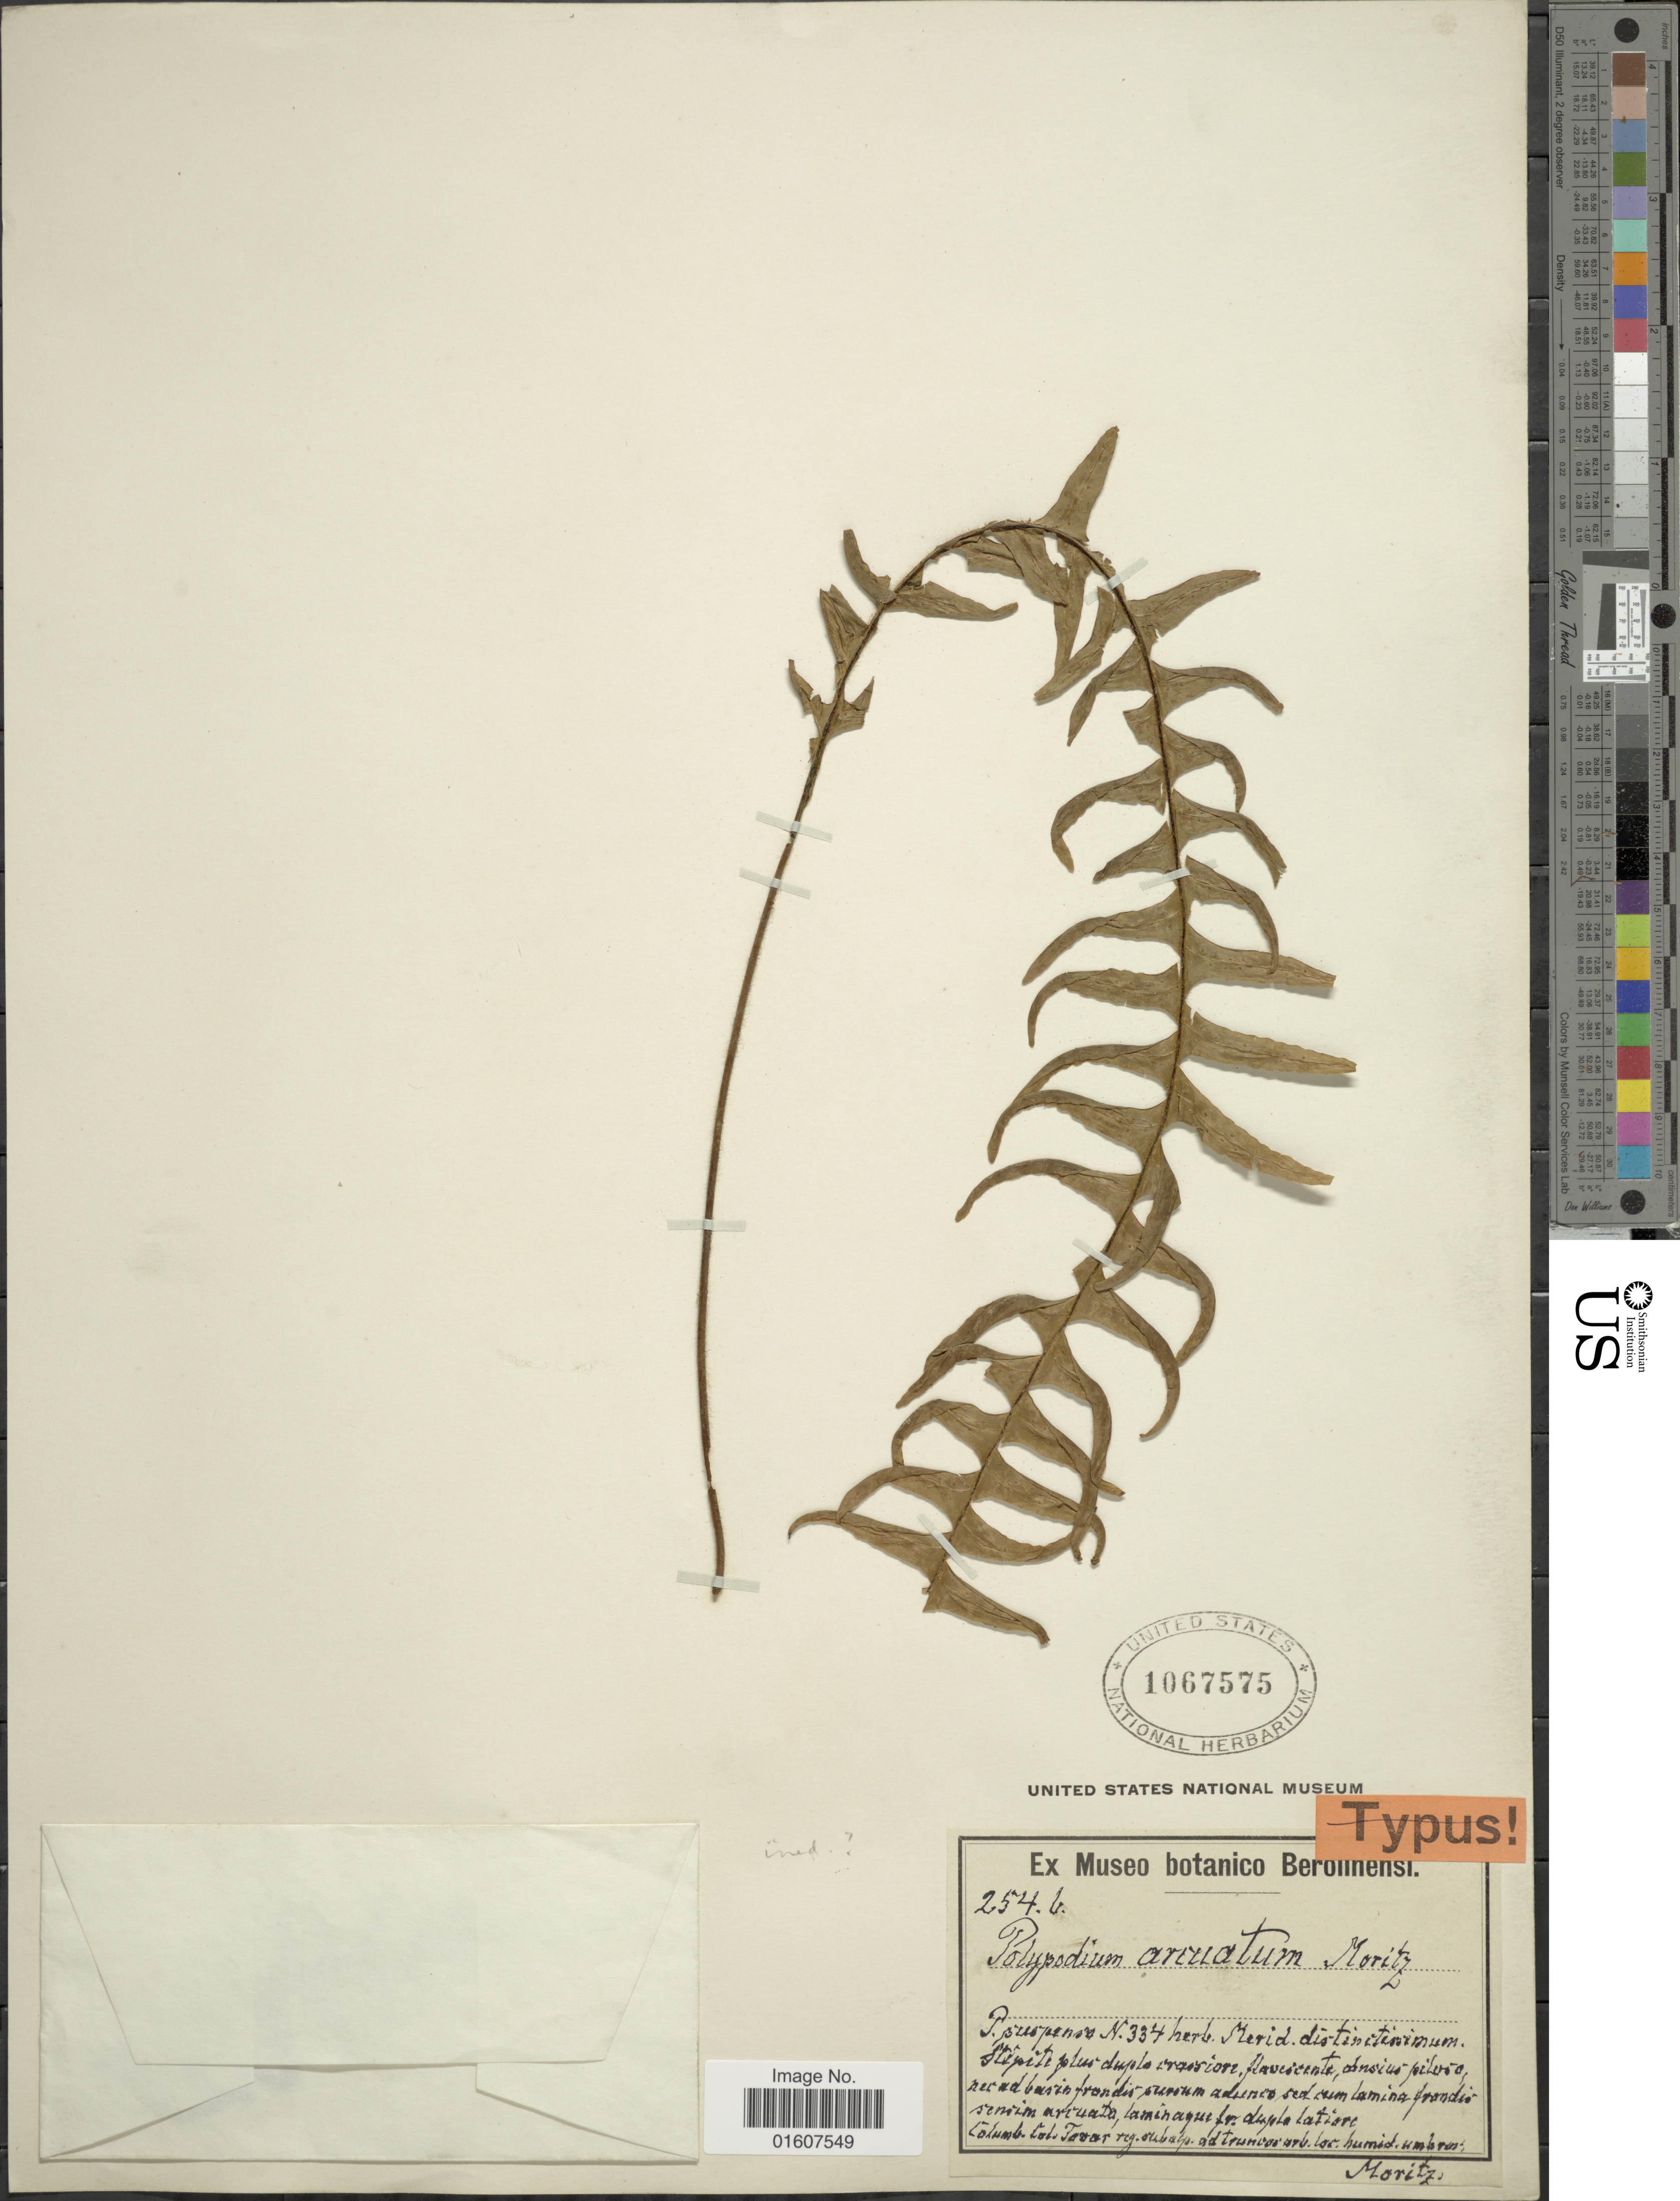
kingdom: Plantae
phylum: Tracheophyta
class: Polypodiopsida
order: Polypodiales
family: Polypodiaceae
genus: Terpsichore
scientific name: Terpsichore chrysleri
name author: (Copel.) A.R. Sm.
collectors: Moritz, --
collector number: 254b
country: Colombia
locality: Col. Tovar reg. subalp. ad truncos arb loc humid umbros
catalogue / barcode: US 1067575